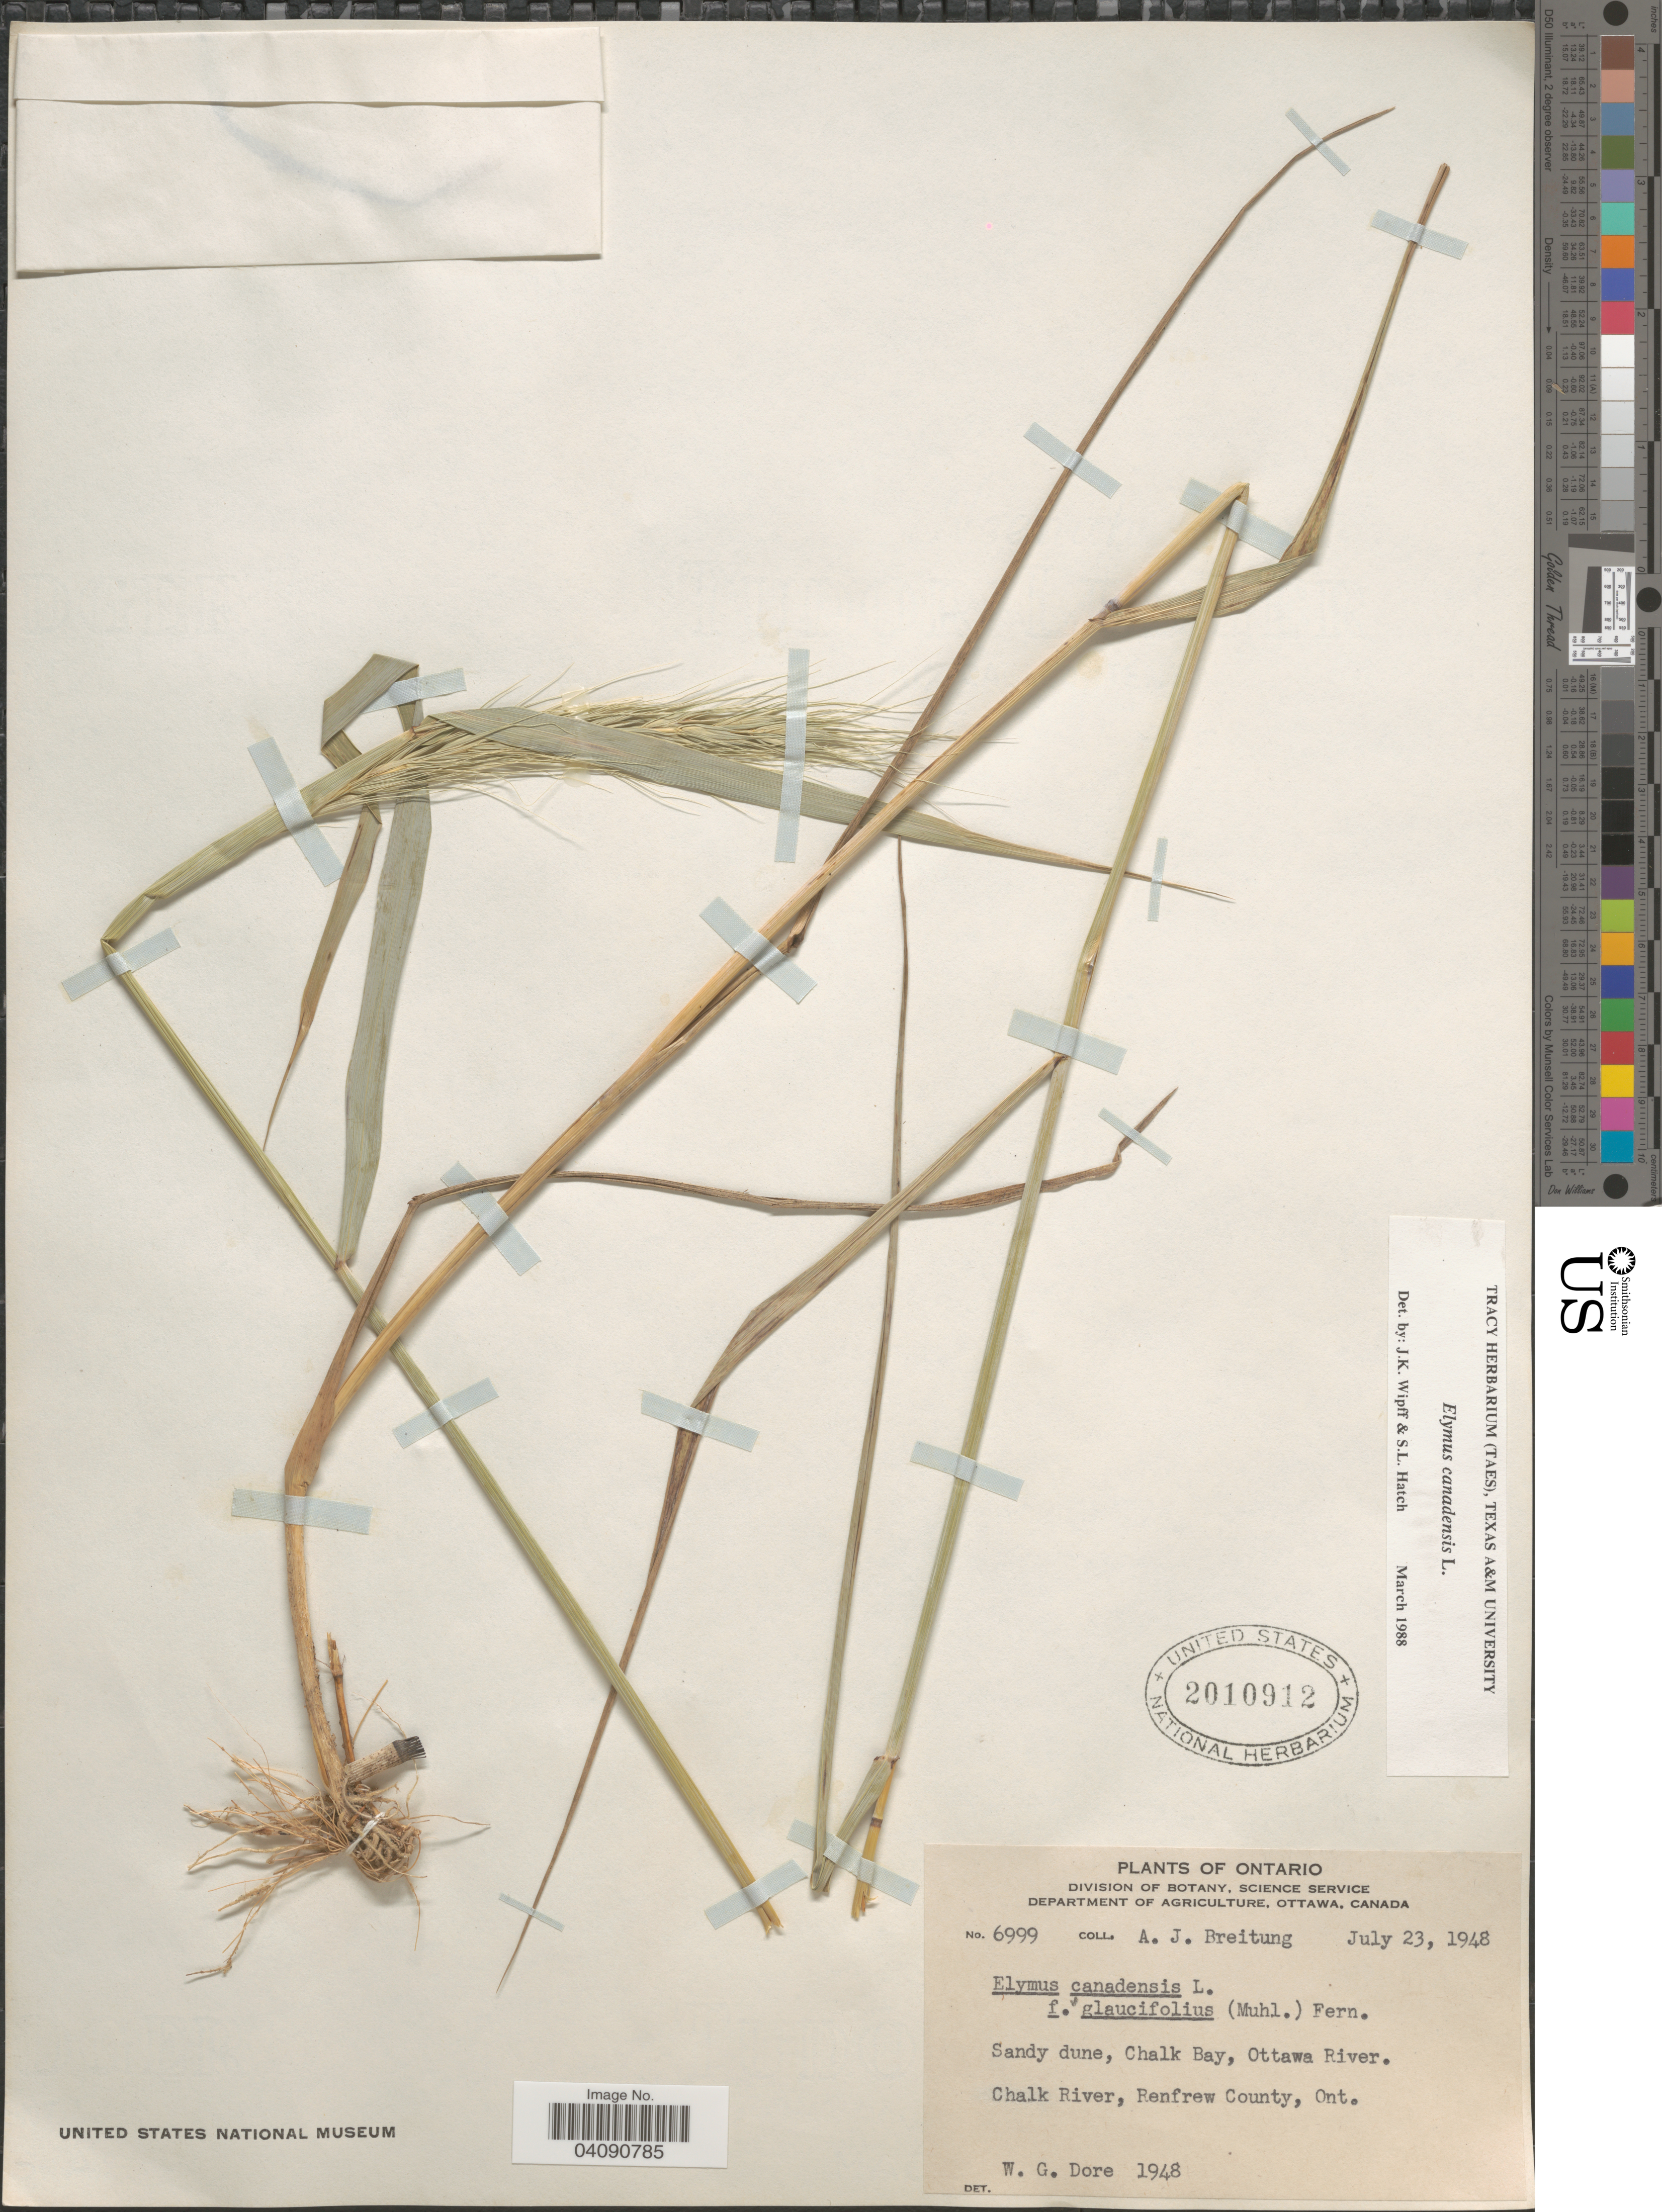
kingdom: Plantae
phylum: Tracheophyta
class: Liliopsida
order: Poales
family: Poaceae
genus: Elymus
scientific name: Elymus canadensis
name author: L.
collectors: A. Breitung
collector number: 6999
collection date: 1948-07-23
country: Canada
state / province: Ontario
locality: Sandy dune, Chalk Bay, Ottawa River. Chalk River, Renfrew County.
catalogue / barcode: US 2010912